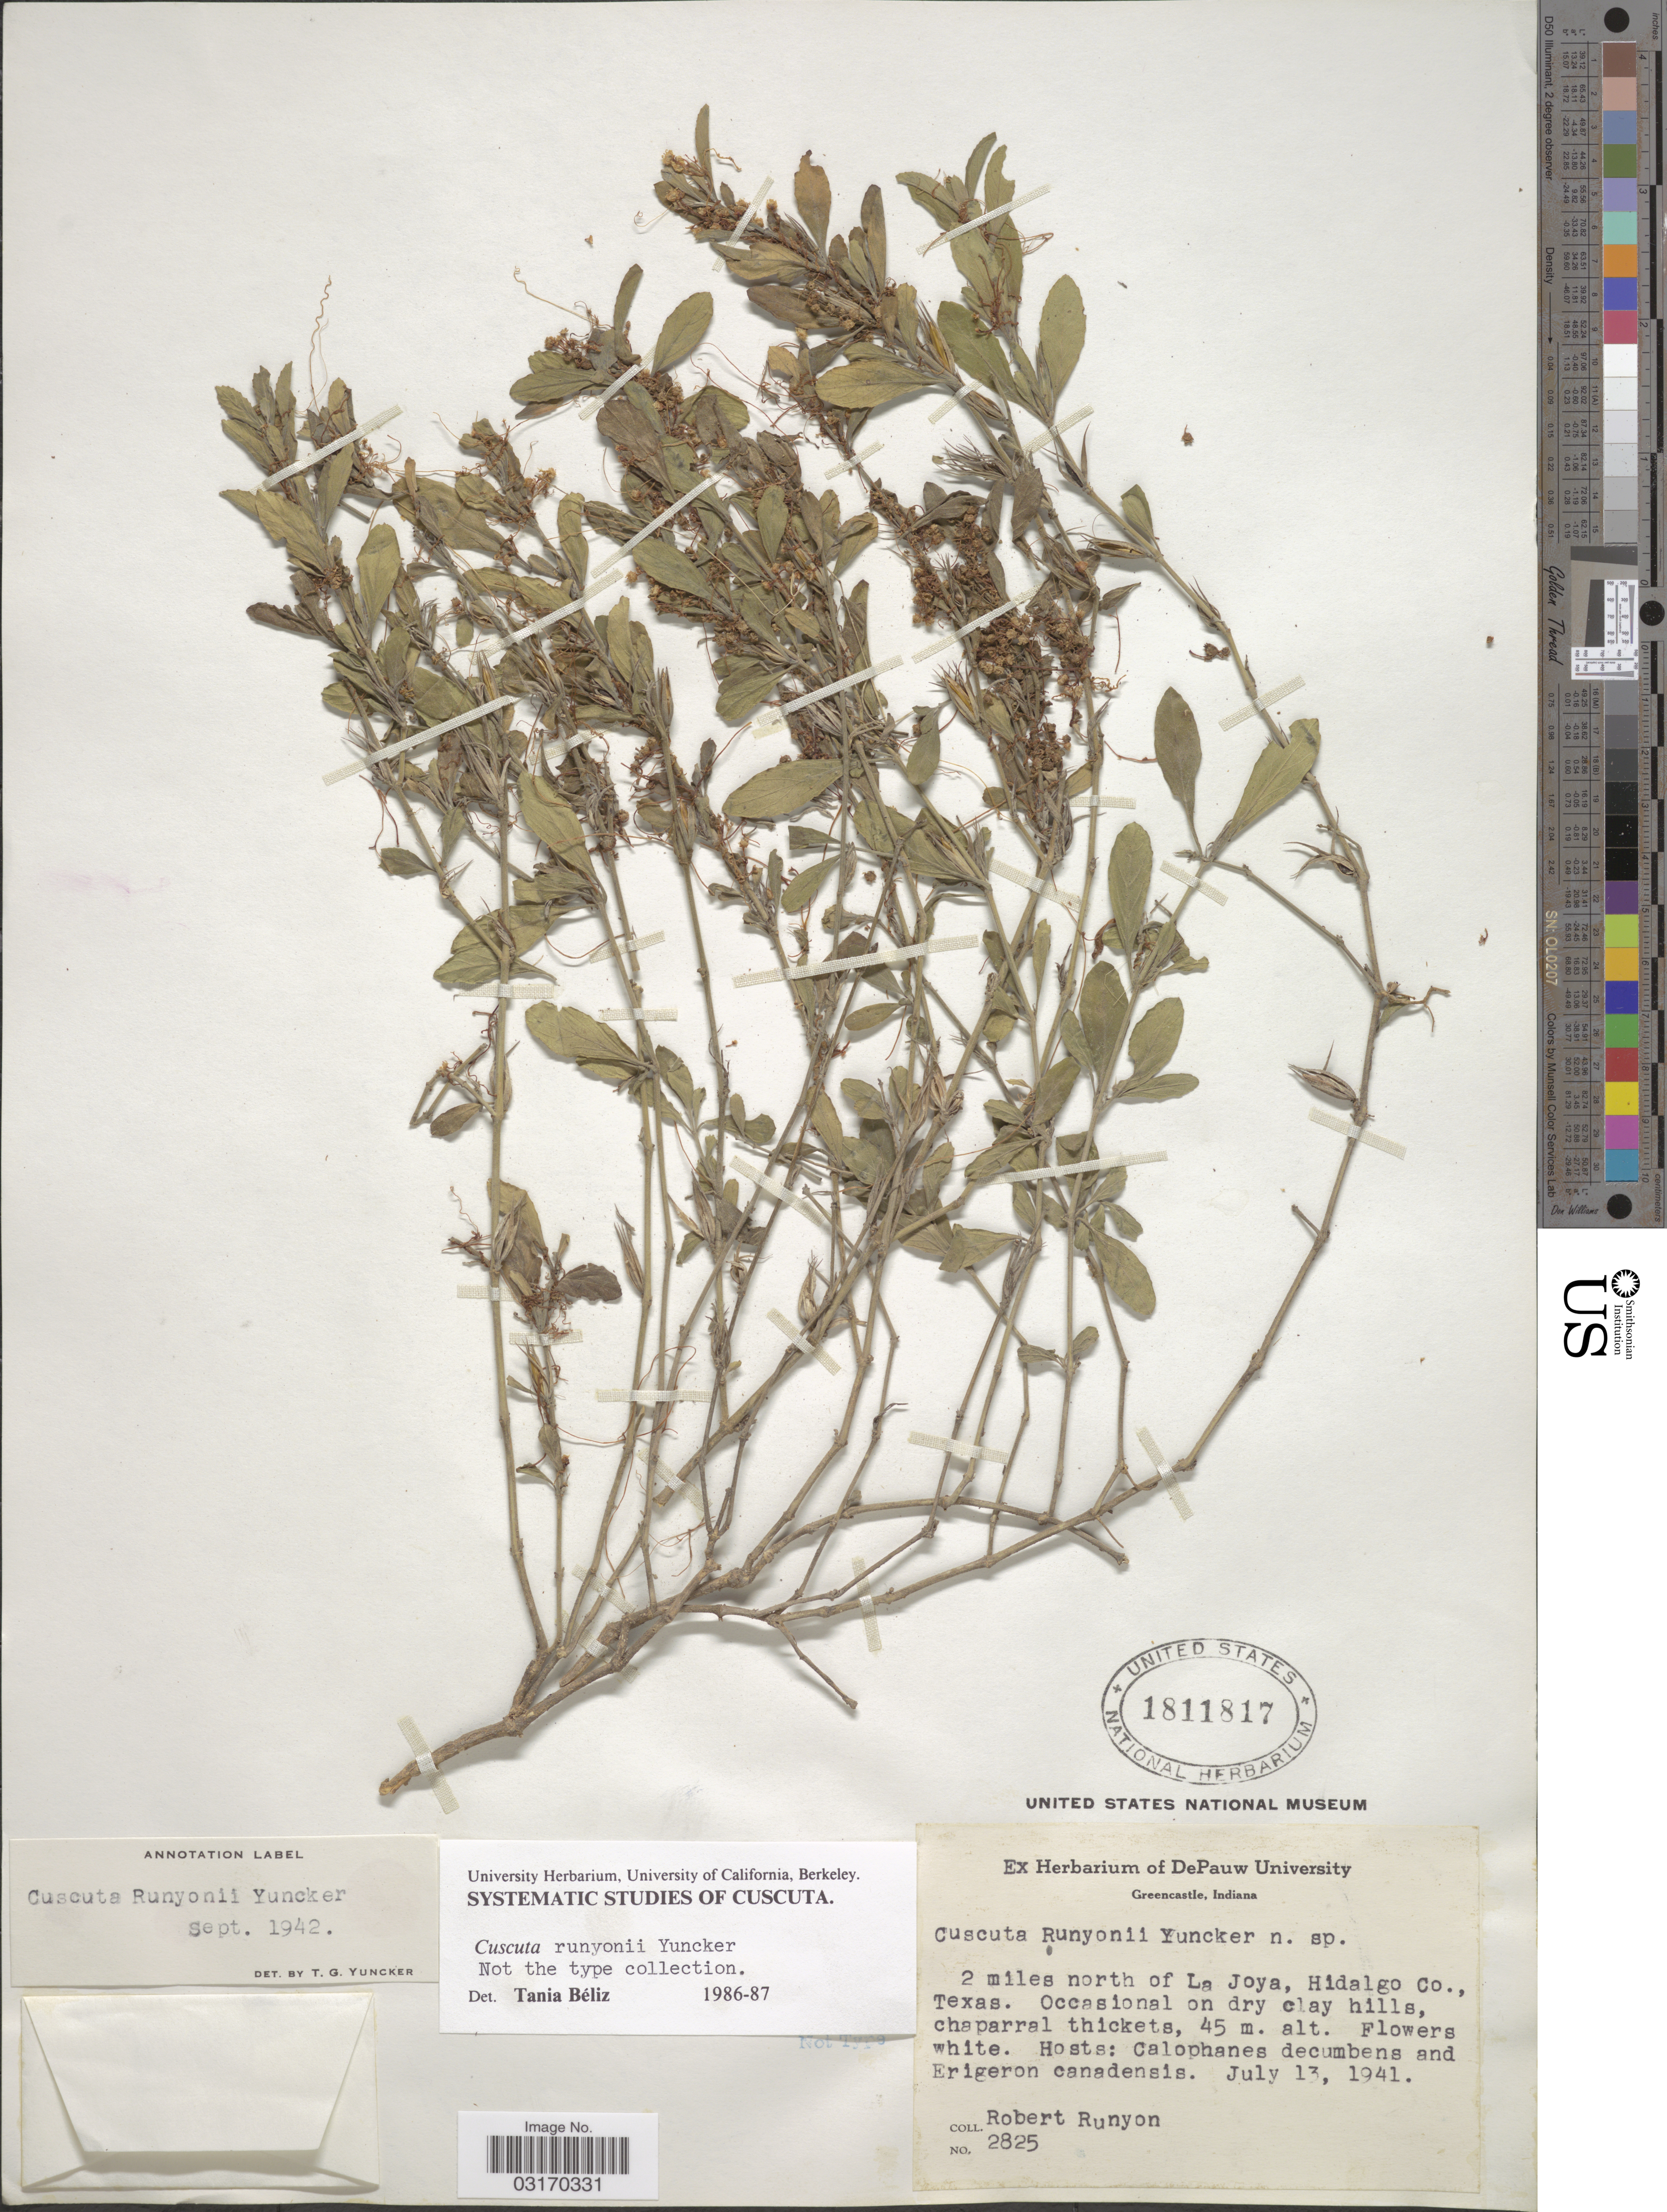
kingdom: Plantae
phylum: Tracheophyta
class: Magnoliopsida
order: Solanales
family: Convolvulaceae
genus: Cuscuta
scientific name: Cuscuta runyonii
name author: Yunck.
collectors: R. Runyon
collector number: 2825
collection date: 1941-07-13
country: United States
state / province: Texas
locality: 2 miles north of La Joya, Hidalgo Co.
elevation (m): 45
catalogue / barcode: US 1811817